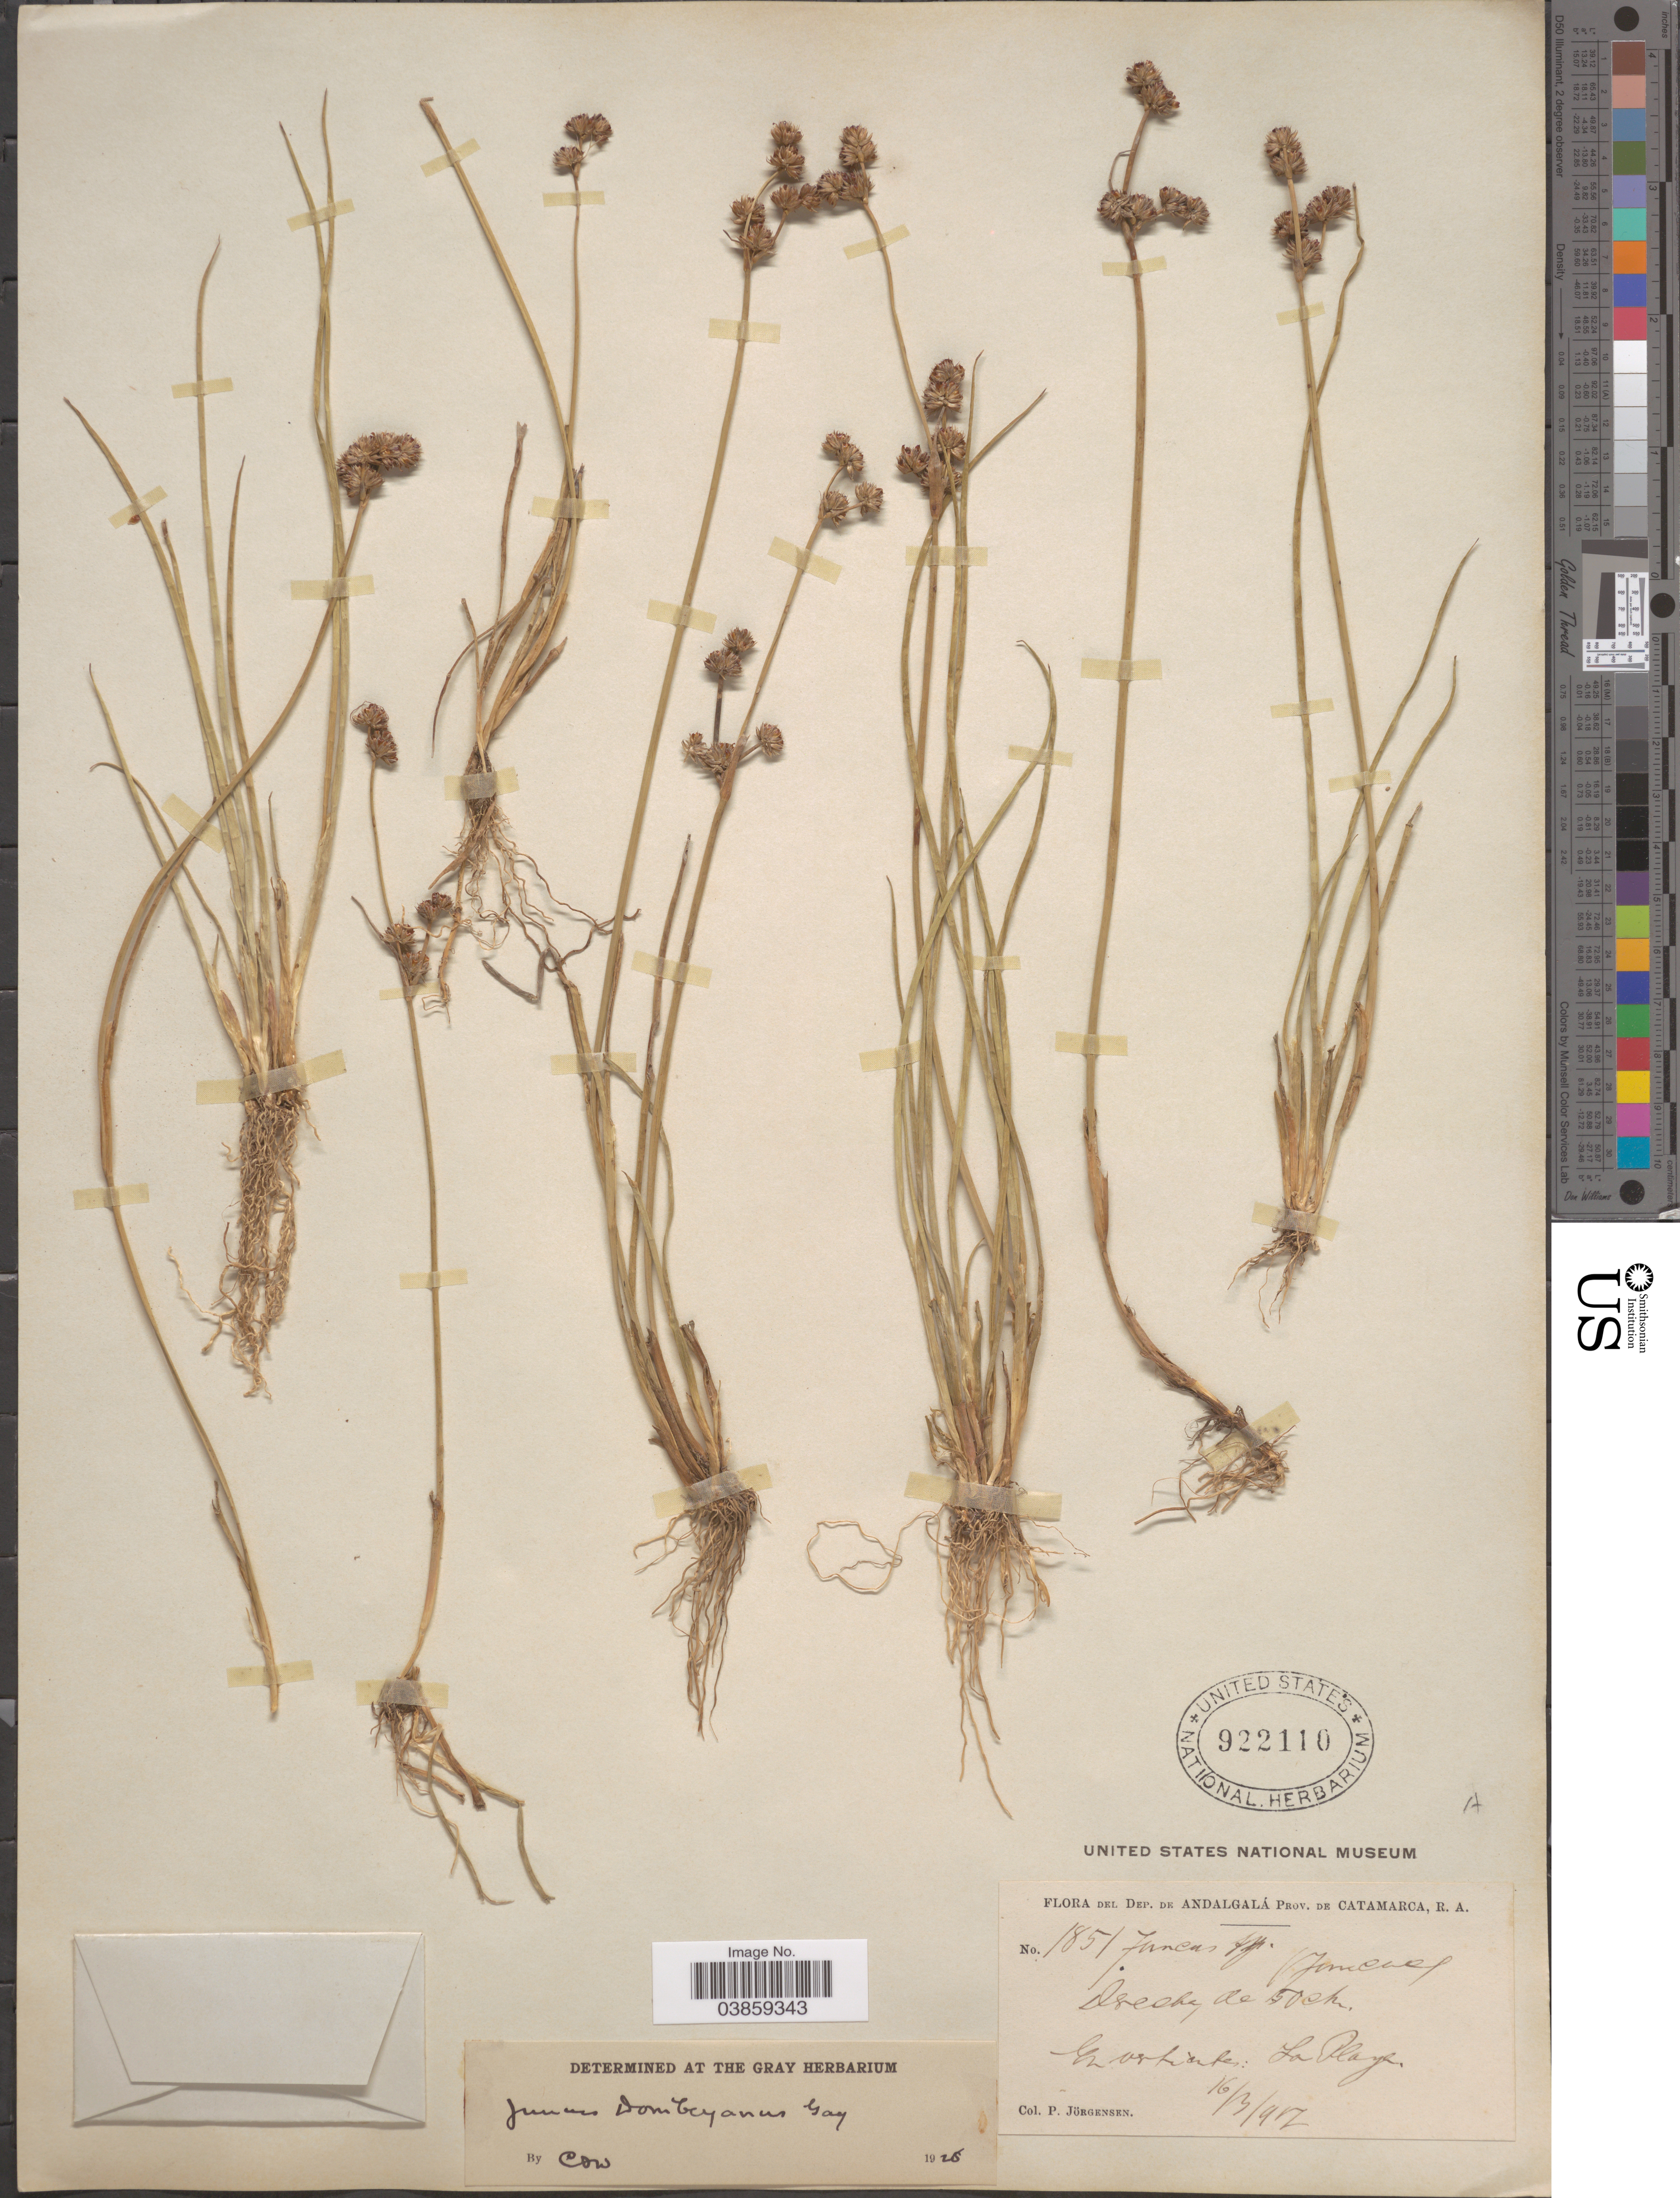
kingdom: Plantae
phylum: Tracheophyta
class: Liliopsida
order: Poales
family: Juncaceae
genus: Juncus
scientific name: Juncus dombeyanus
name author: J. Gay ex Laharpe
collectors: P. Jörgensen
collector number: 1851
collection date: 1912-03-16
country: Argentina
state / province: Catamarca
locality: Dep. de Andalgalá. En vertientes: La Playa.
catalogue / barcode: US 922110